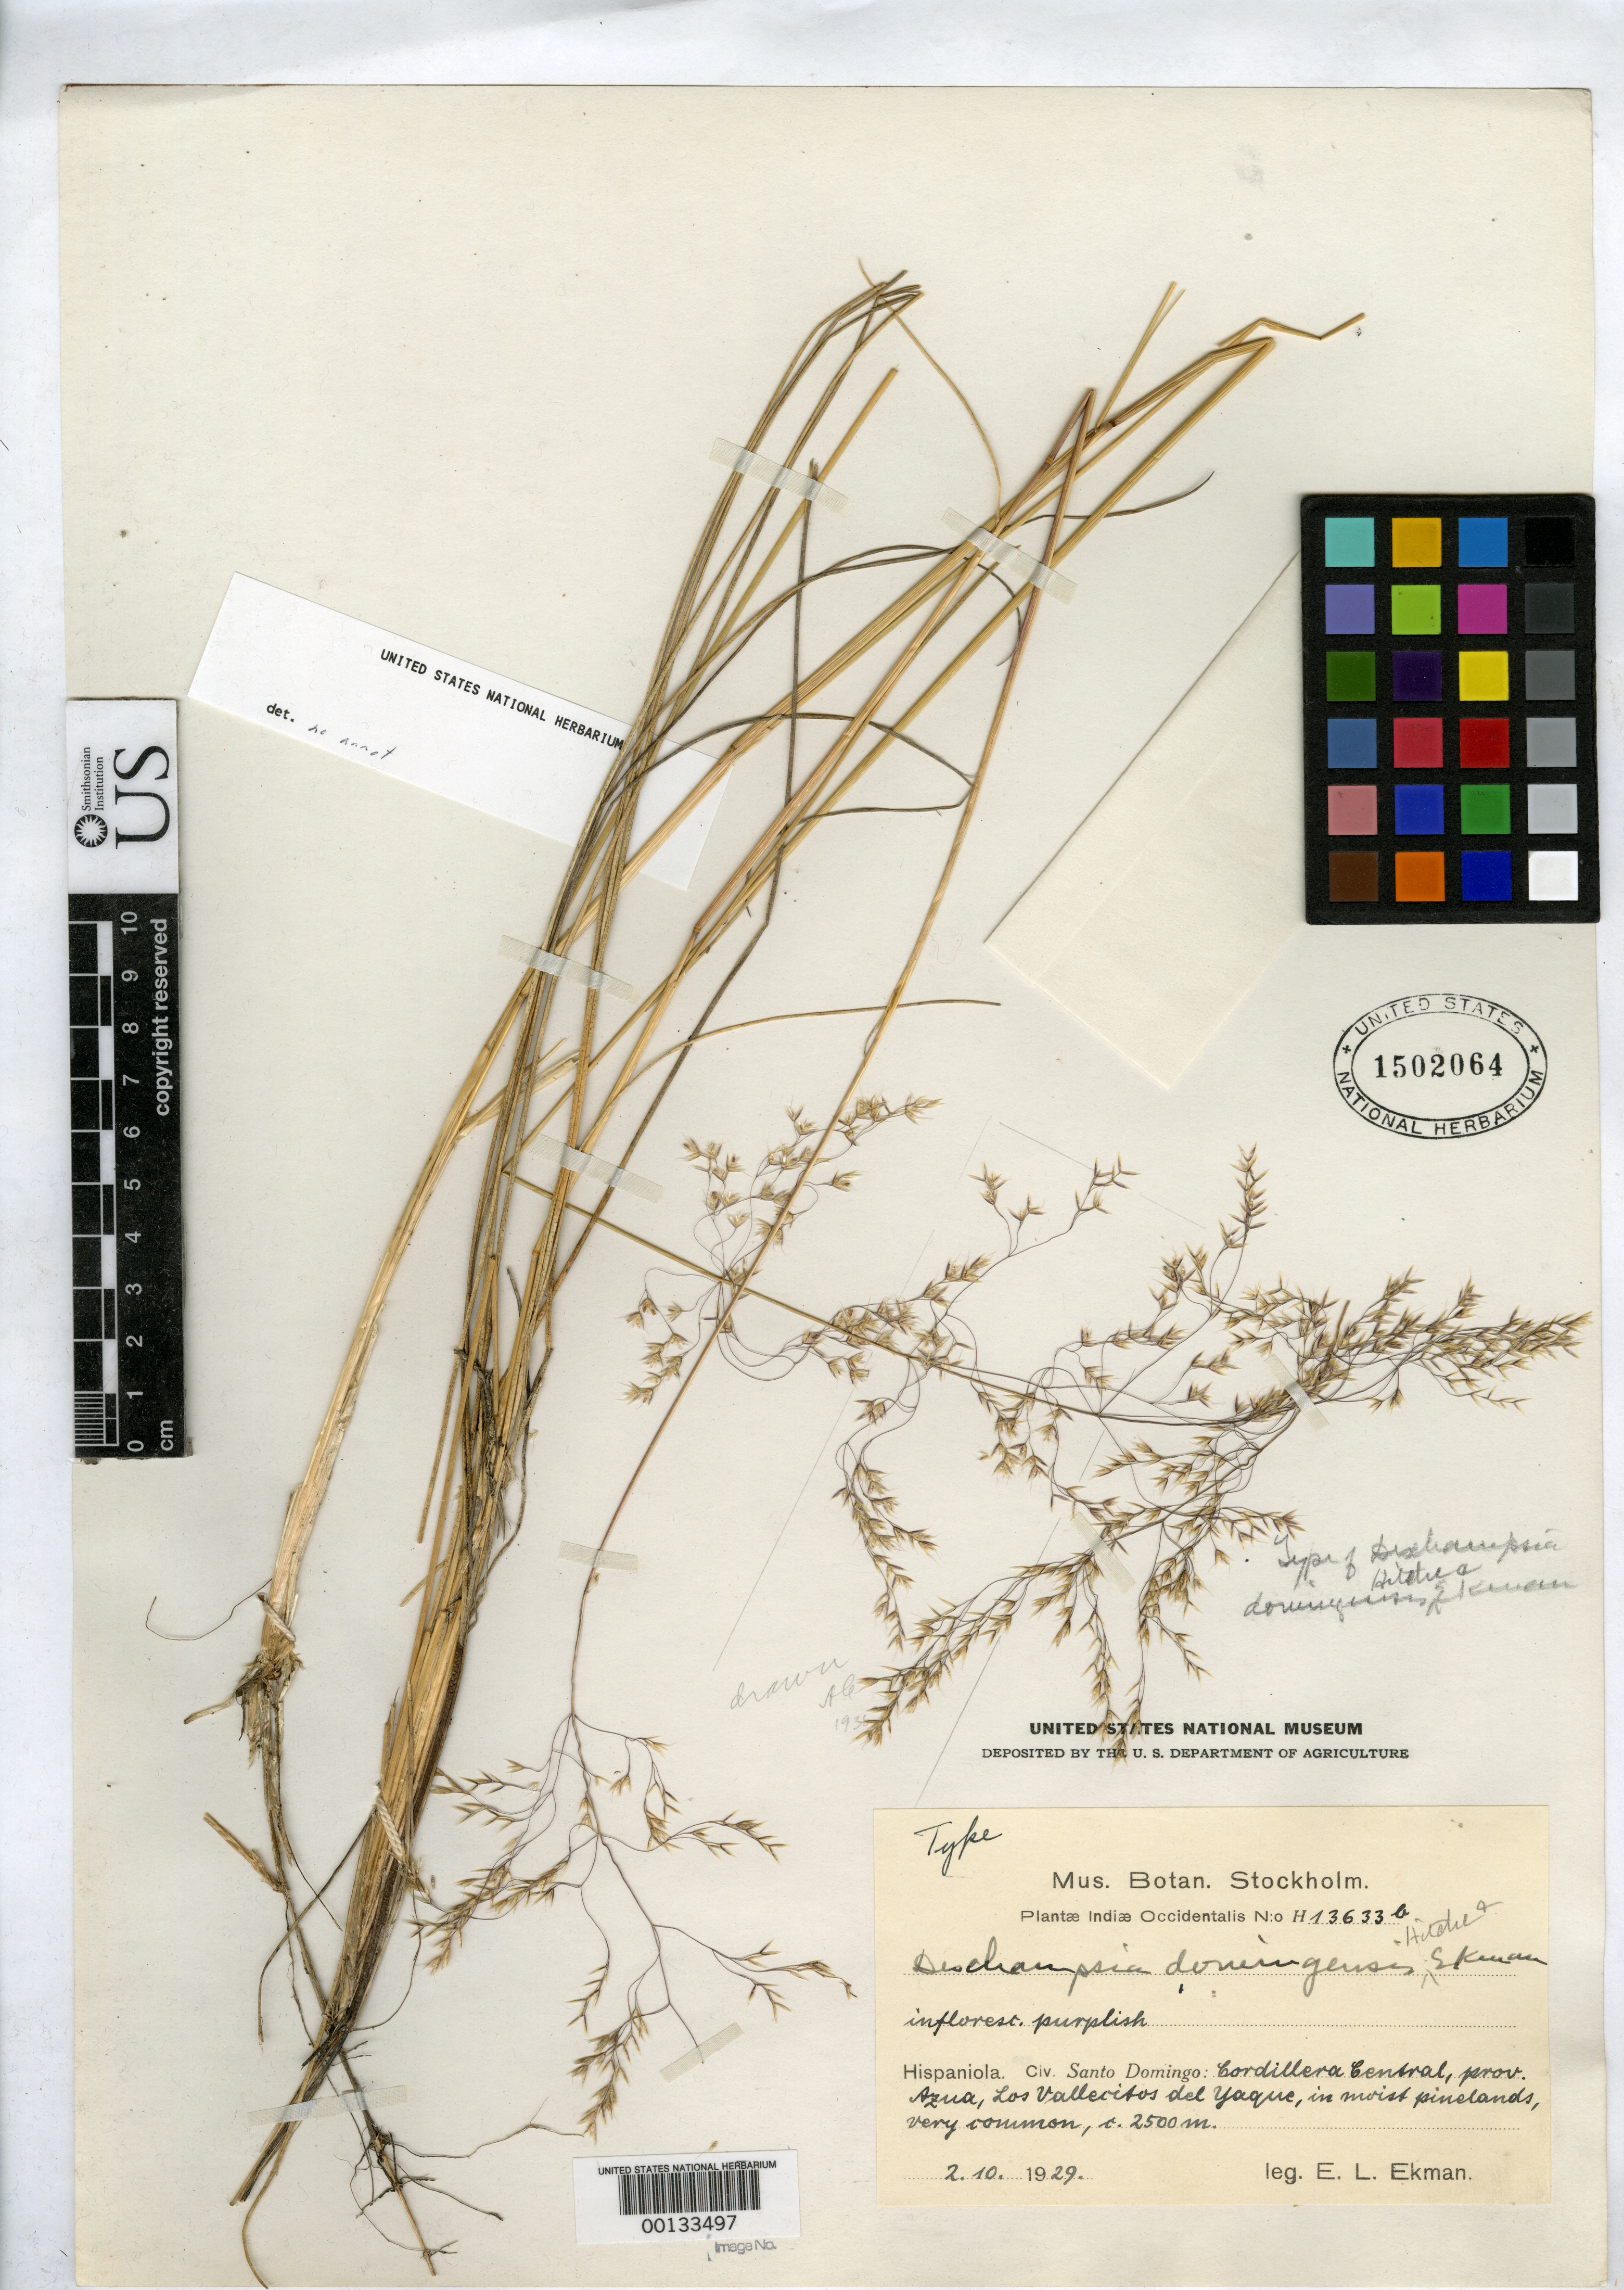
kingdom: Plantae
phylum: Tracheophyta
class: Liliopsida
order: Poales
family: Poaceae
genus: Deschampsia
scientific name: Deschampsia domingensis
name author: Hitchc. & Ekman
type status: Holotype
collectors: E. L. Ekman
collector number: H 13633 b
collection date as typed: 02 Oct 1929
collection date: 1929-10-02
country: Dominican Republic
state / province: Azua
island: Hispaniola Island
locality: Los Vallecitos del Yaque.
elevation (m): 2500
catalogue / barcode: US 1502064